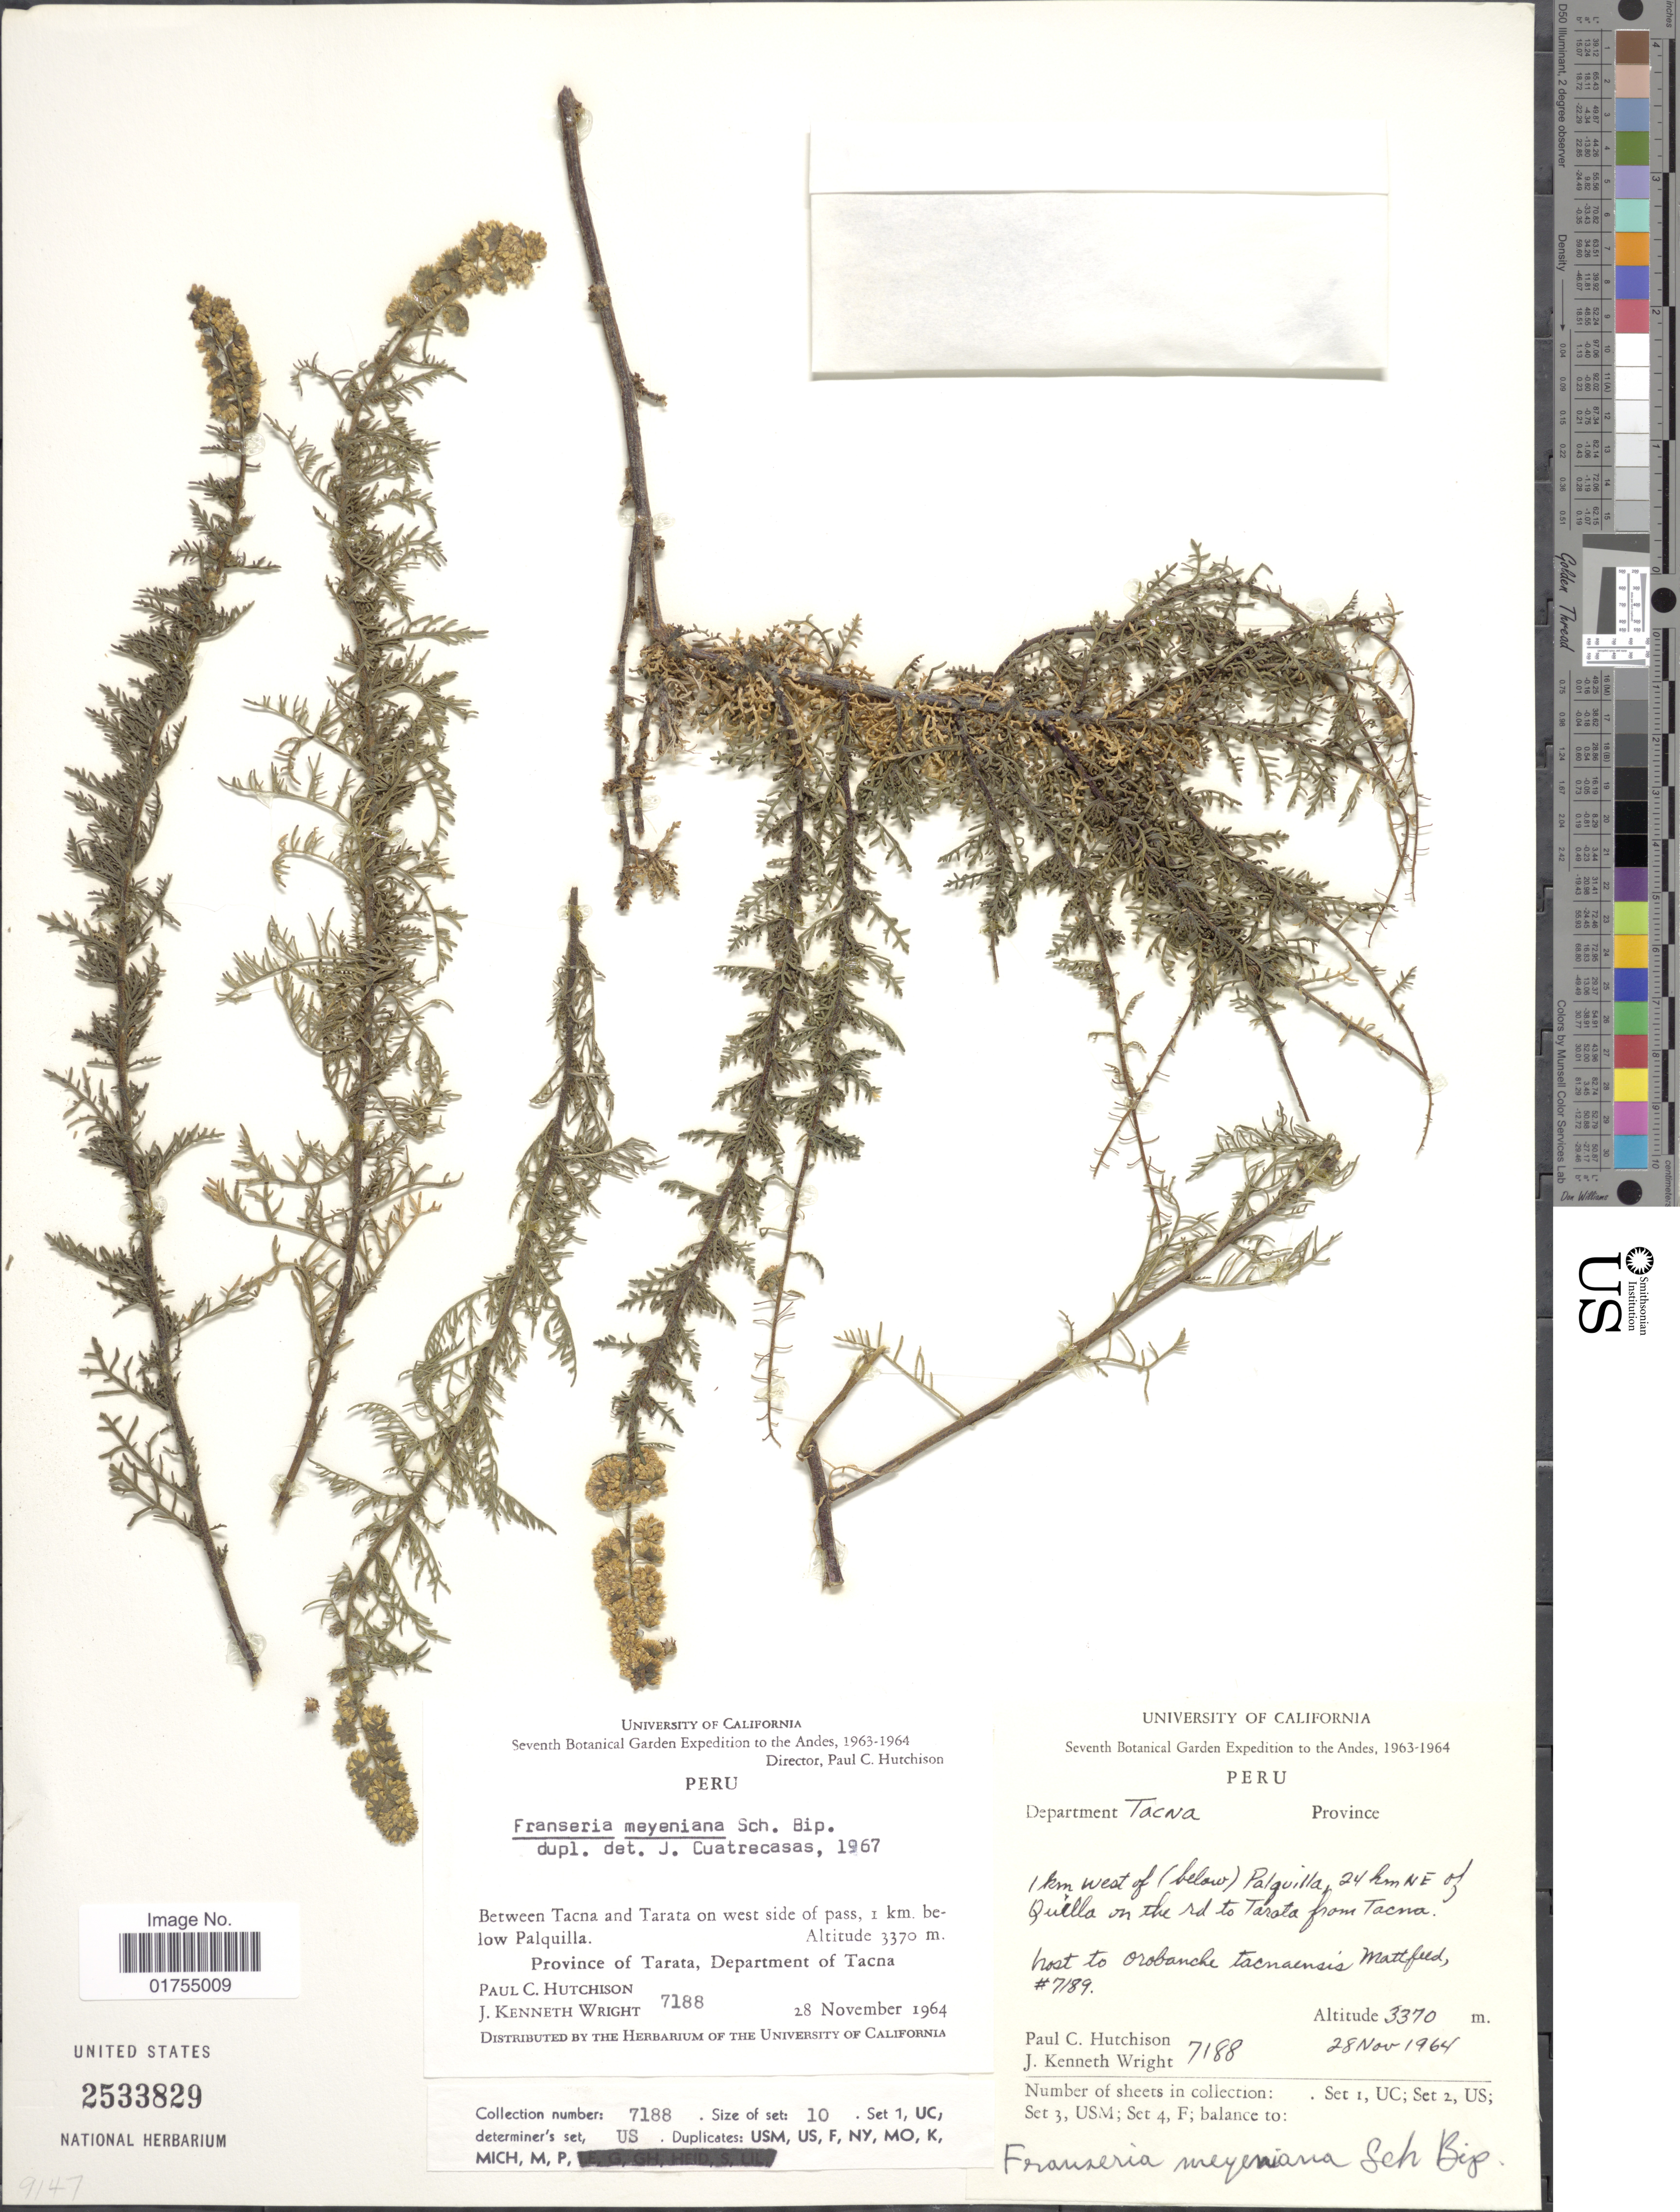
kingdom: Plantae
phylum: Tracheophyta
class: Magnoliopsida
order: Asterales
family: Asteraceae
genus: Franseria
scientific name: Franseria meyeniana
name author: Sch. Bip.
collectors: P. C. Hutchison & J. K. Wright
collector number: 7188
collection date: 1964-11-28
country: Peru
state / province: Tacna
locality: Province. 1 km west of (below) Palguilla, 24 km NE of Quella on the rd to Tarata from Tacna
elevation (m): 3370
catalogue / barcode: US 2533829